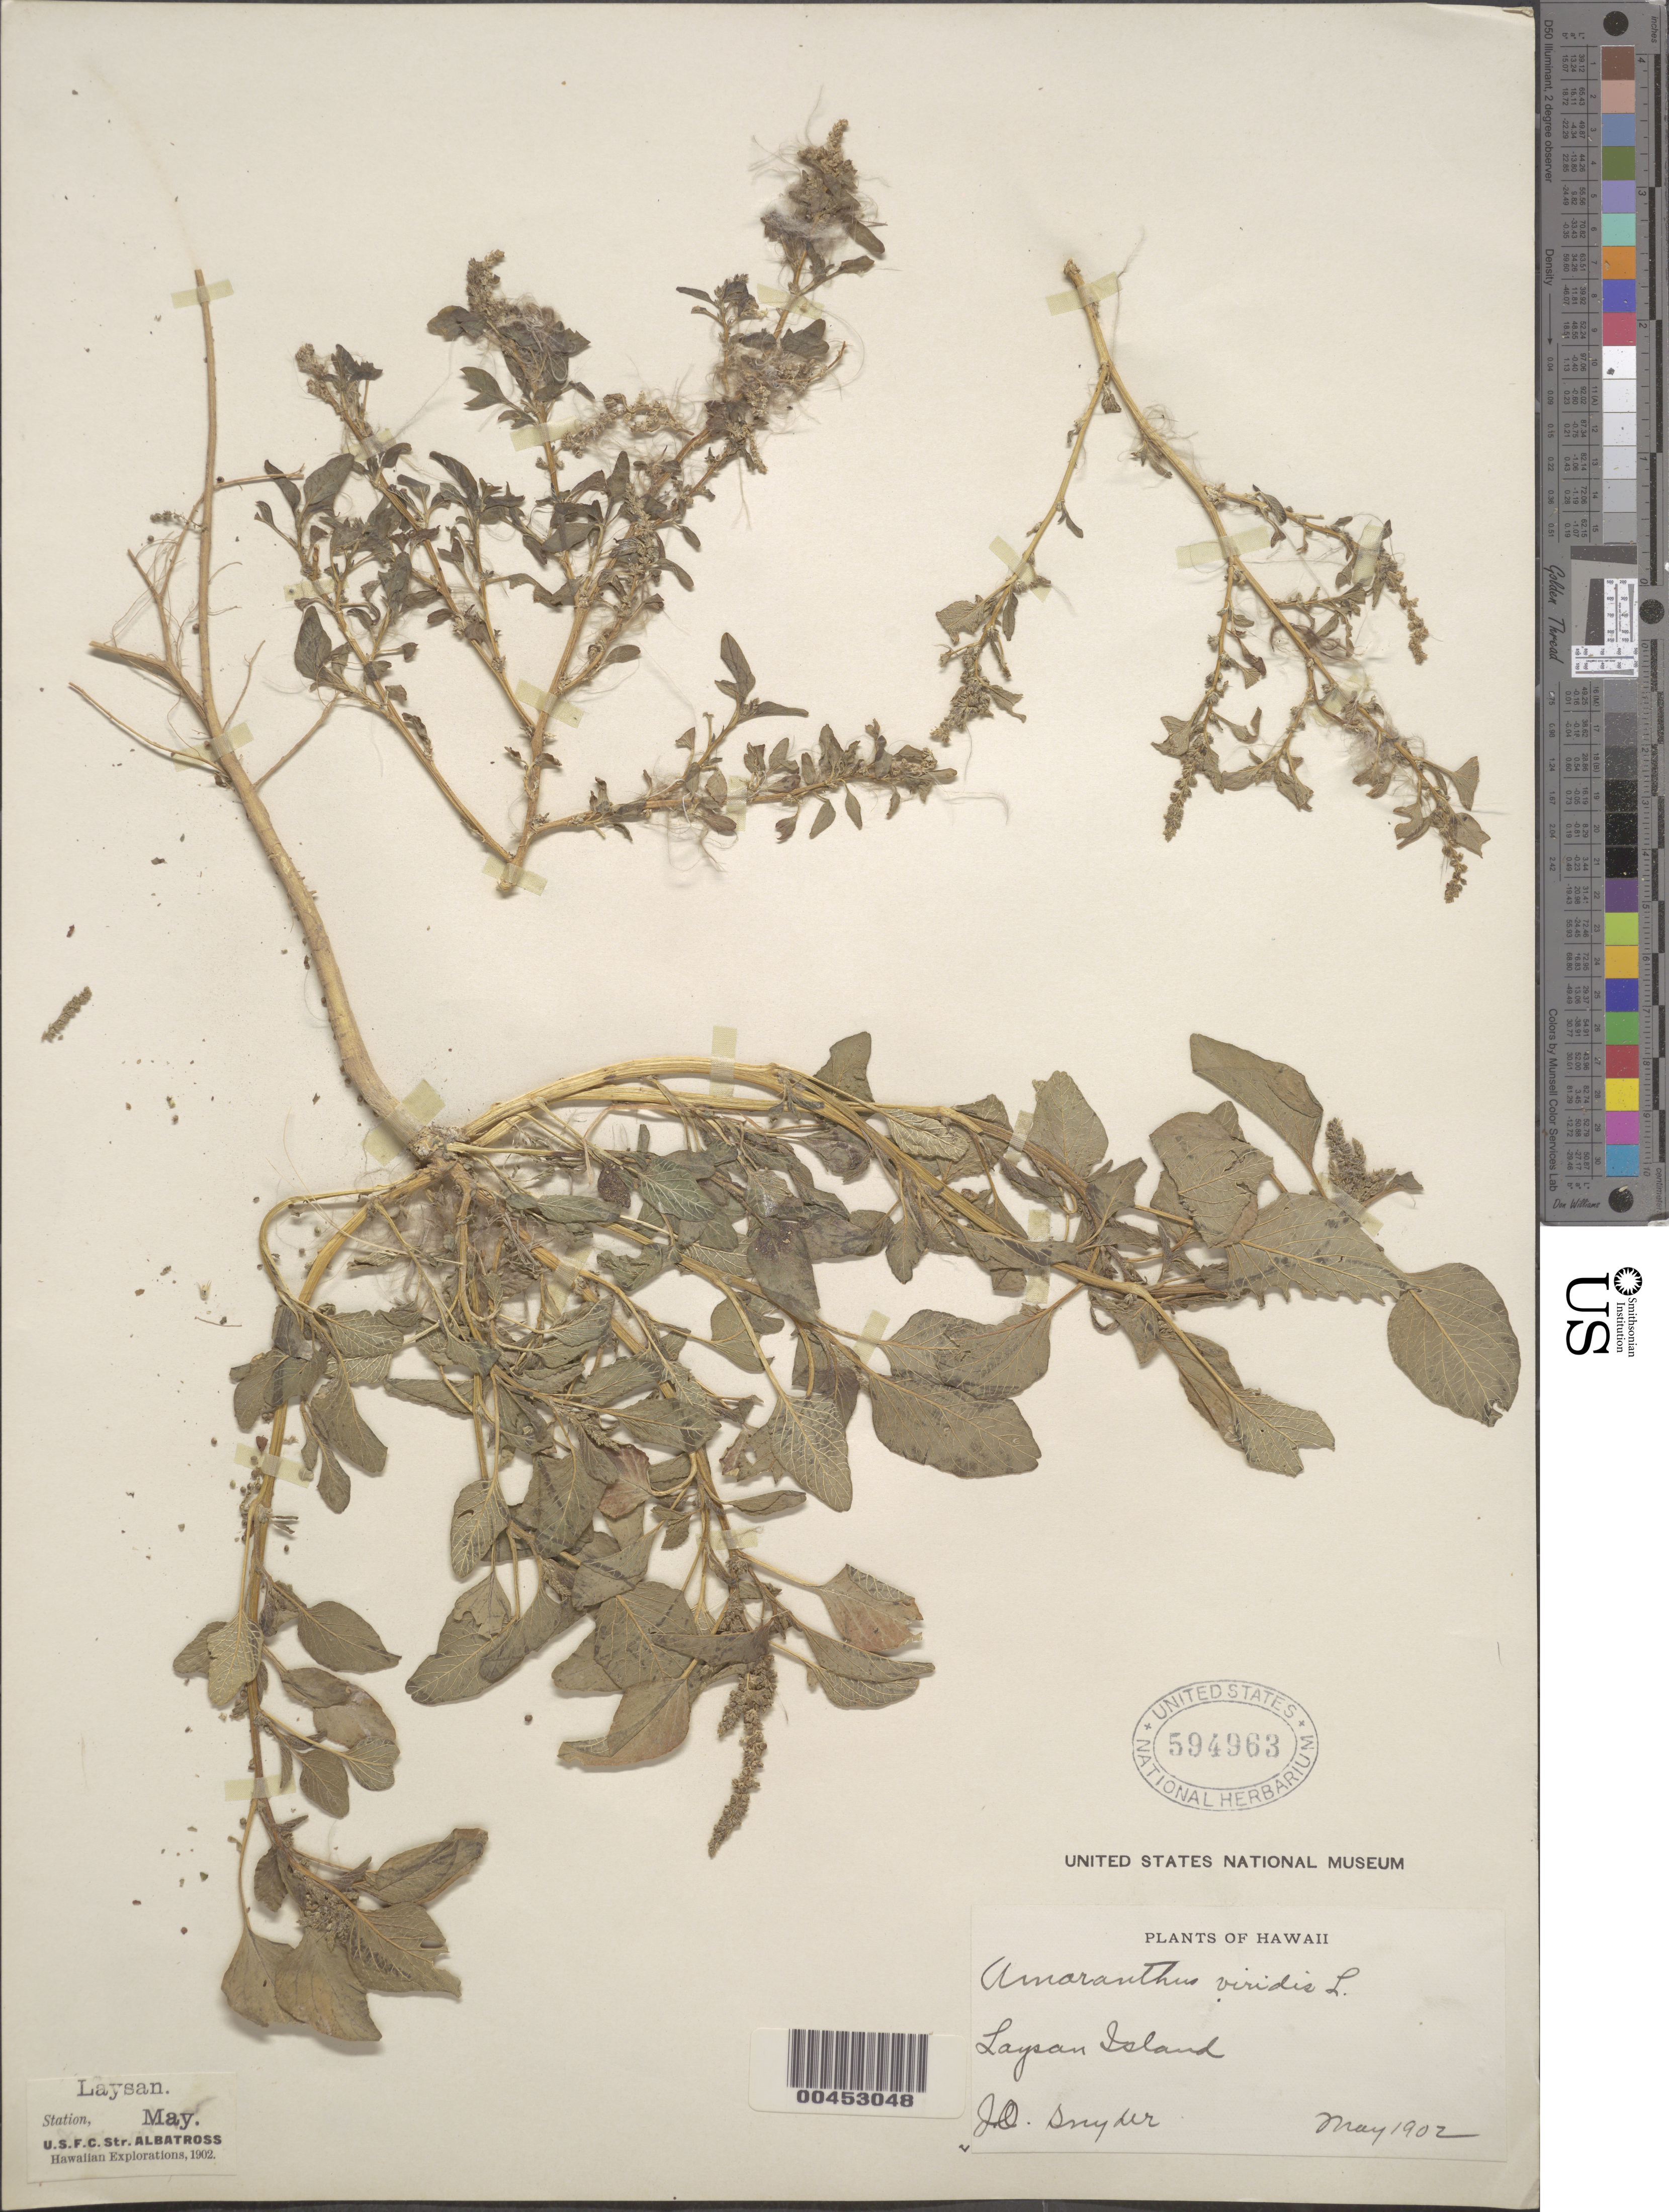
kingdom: Plantae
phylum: Tracheophyta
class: Magnoliopsida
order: Caryophyllales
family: Amaranthaceae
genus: Amaranthus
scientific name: Amaranthus viridis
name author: L.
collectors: J. Snyder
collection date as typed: May 1902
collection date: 1902-05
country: United States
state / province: Hawaii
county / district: Honolulu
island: Laysan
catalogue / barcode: US 594963